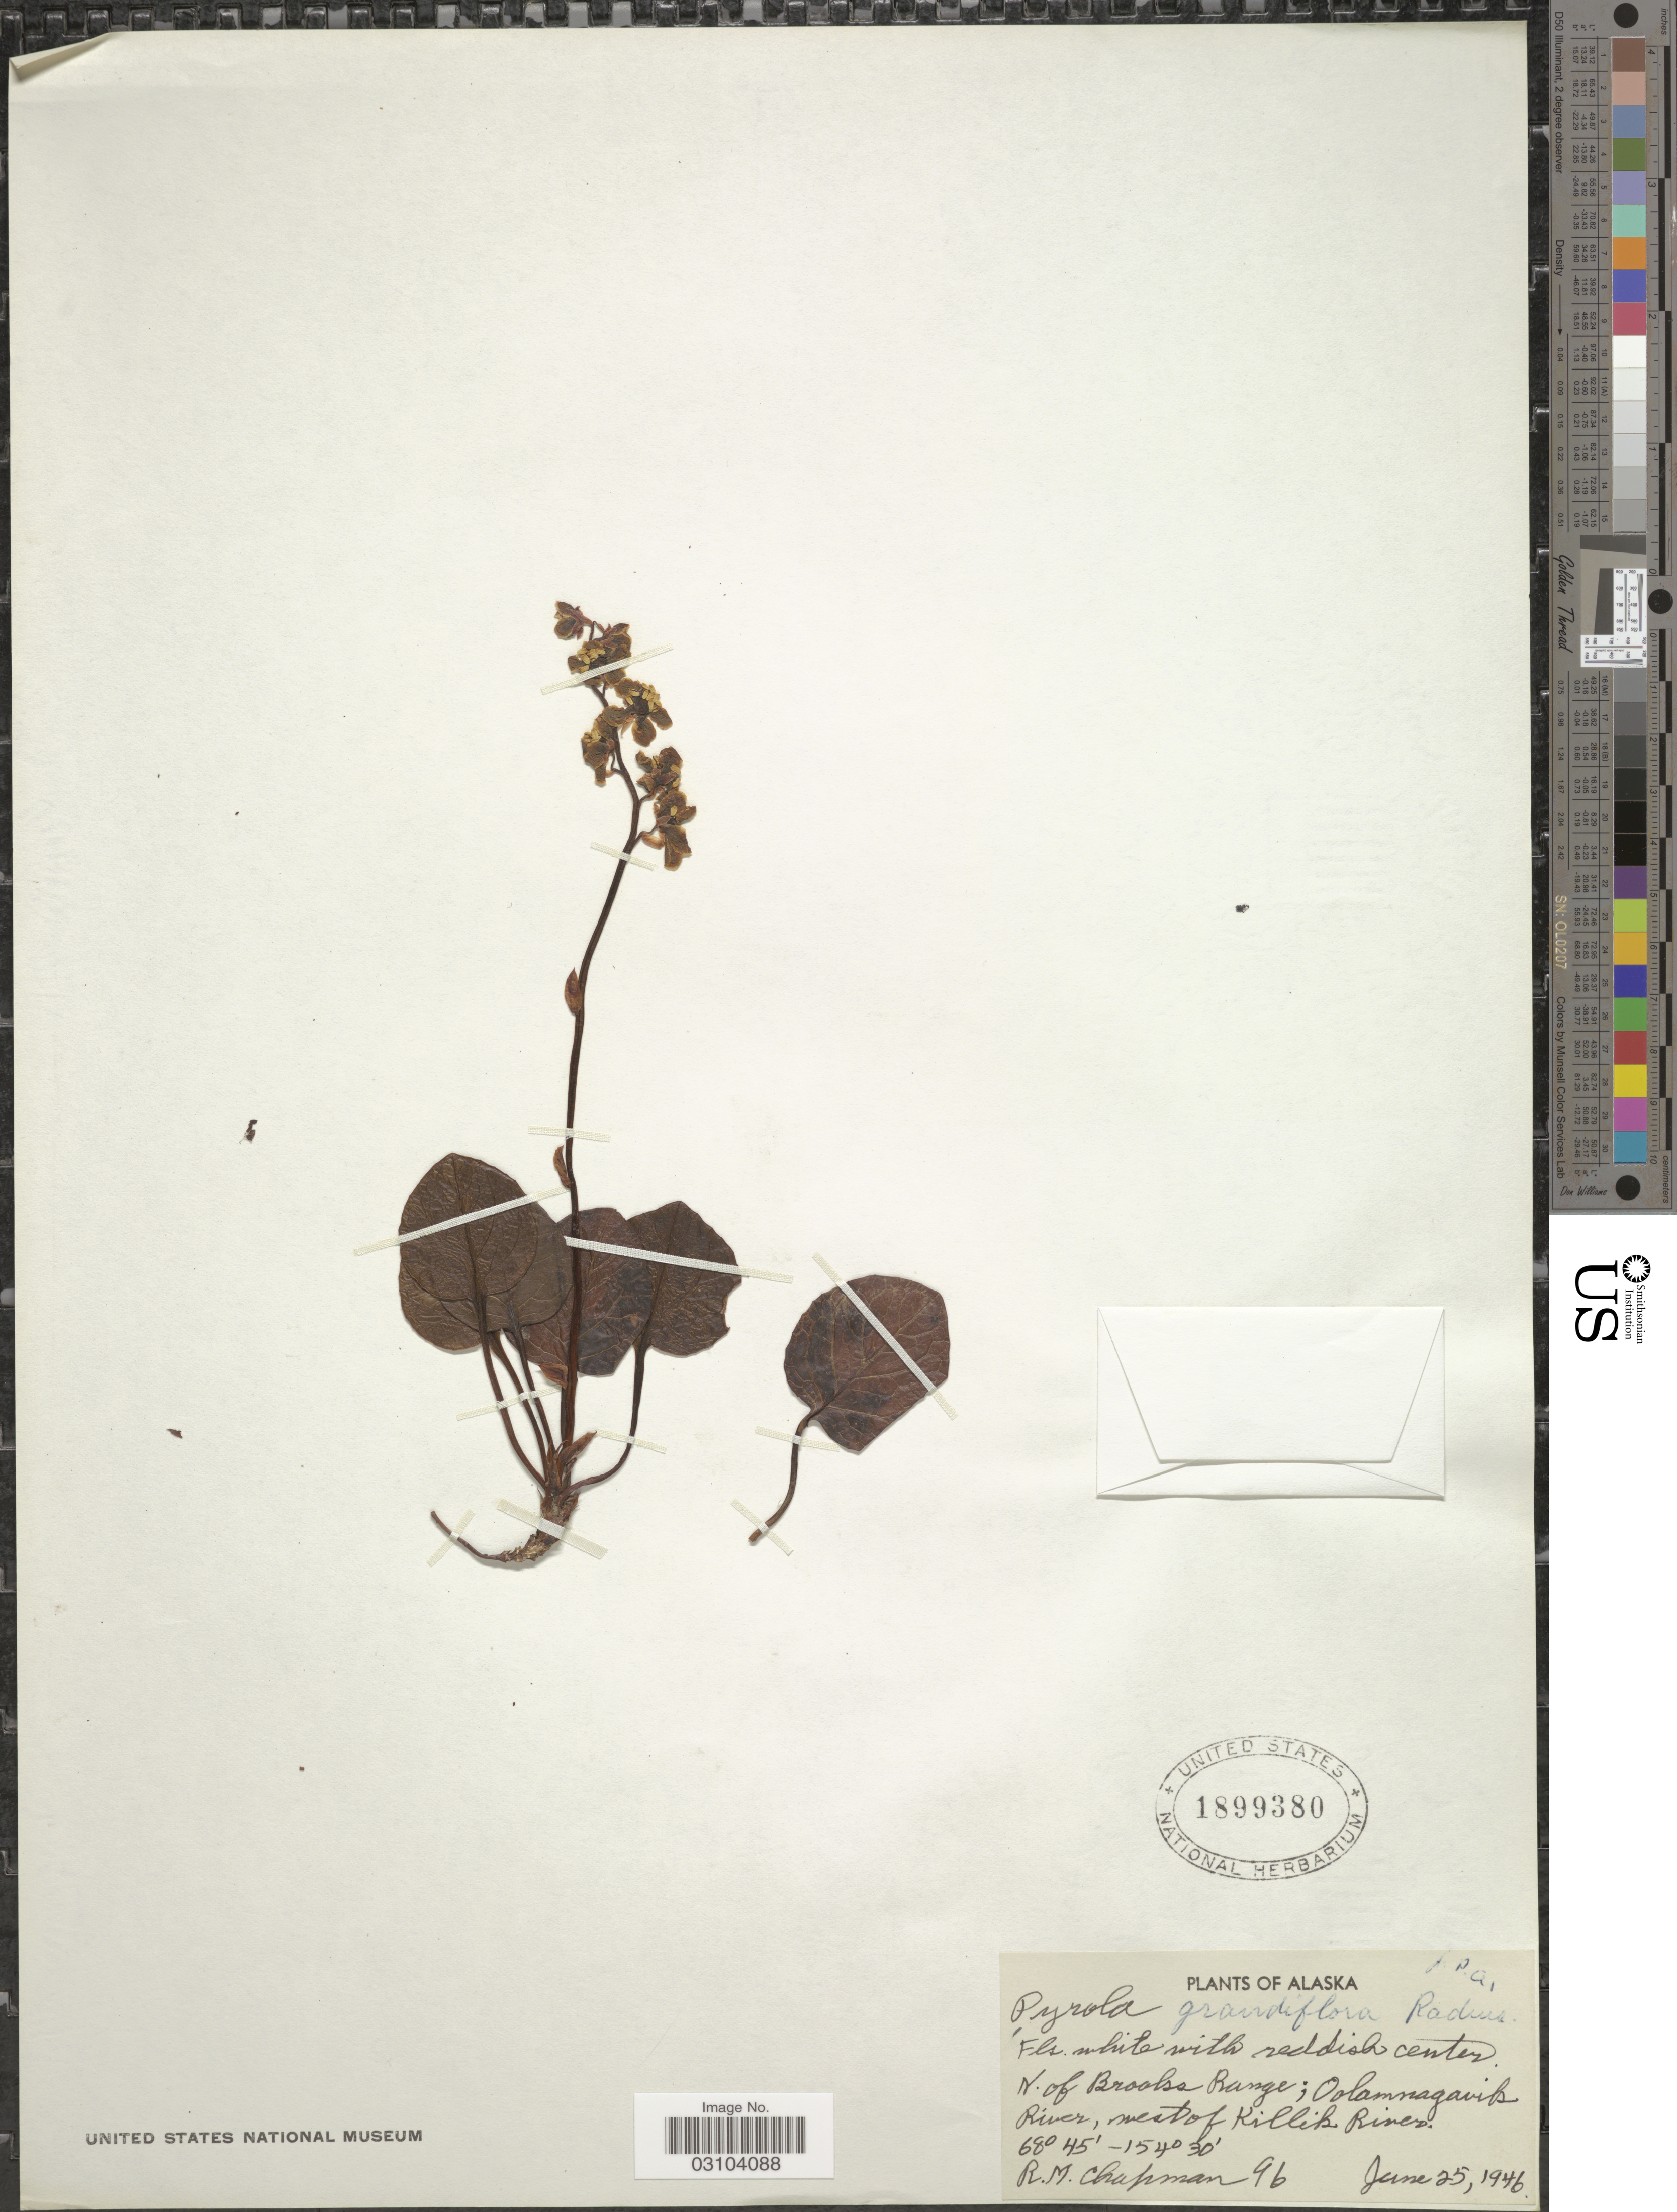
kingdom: Plantae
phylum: Tracheophyta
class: Magnoliopsida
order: Ericales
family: Ericaceae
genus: Pyrola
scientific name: Pyrola grandiflora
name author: Radius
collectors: R. M. Chapman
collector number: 96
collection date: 1946-06-25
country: United States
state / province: Alaska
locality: N. of Brooks Range; Oolamnagavik River, west of Killik River.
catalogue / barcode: US 1899380